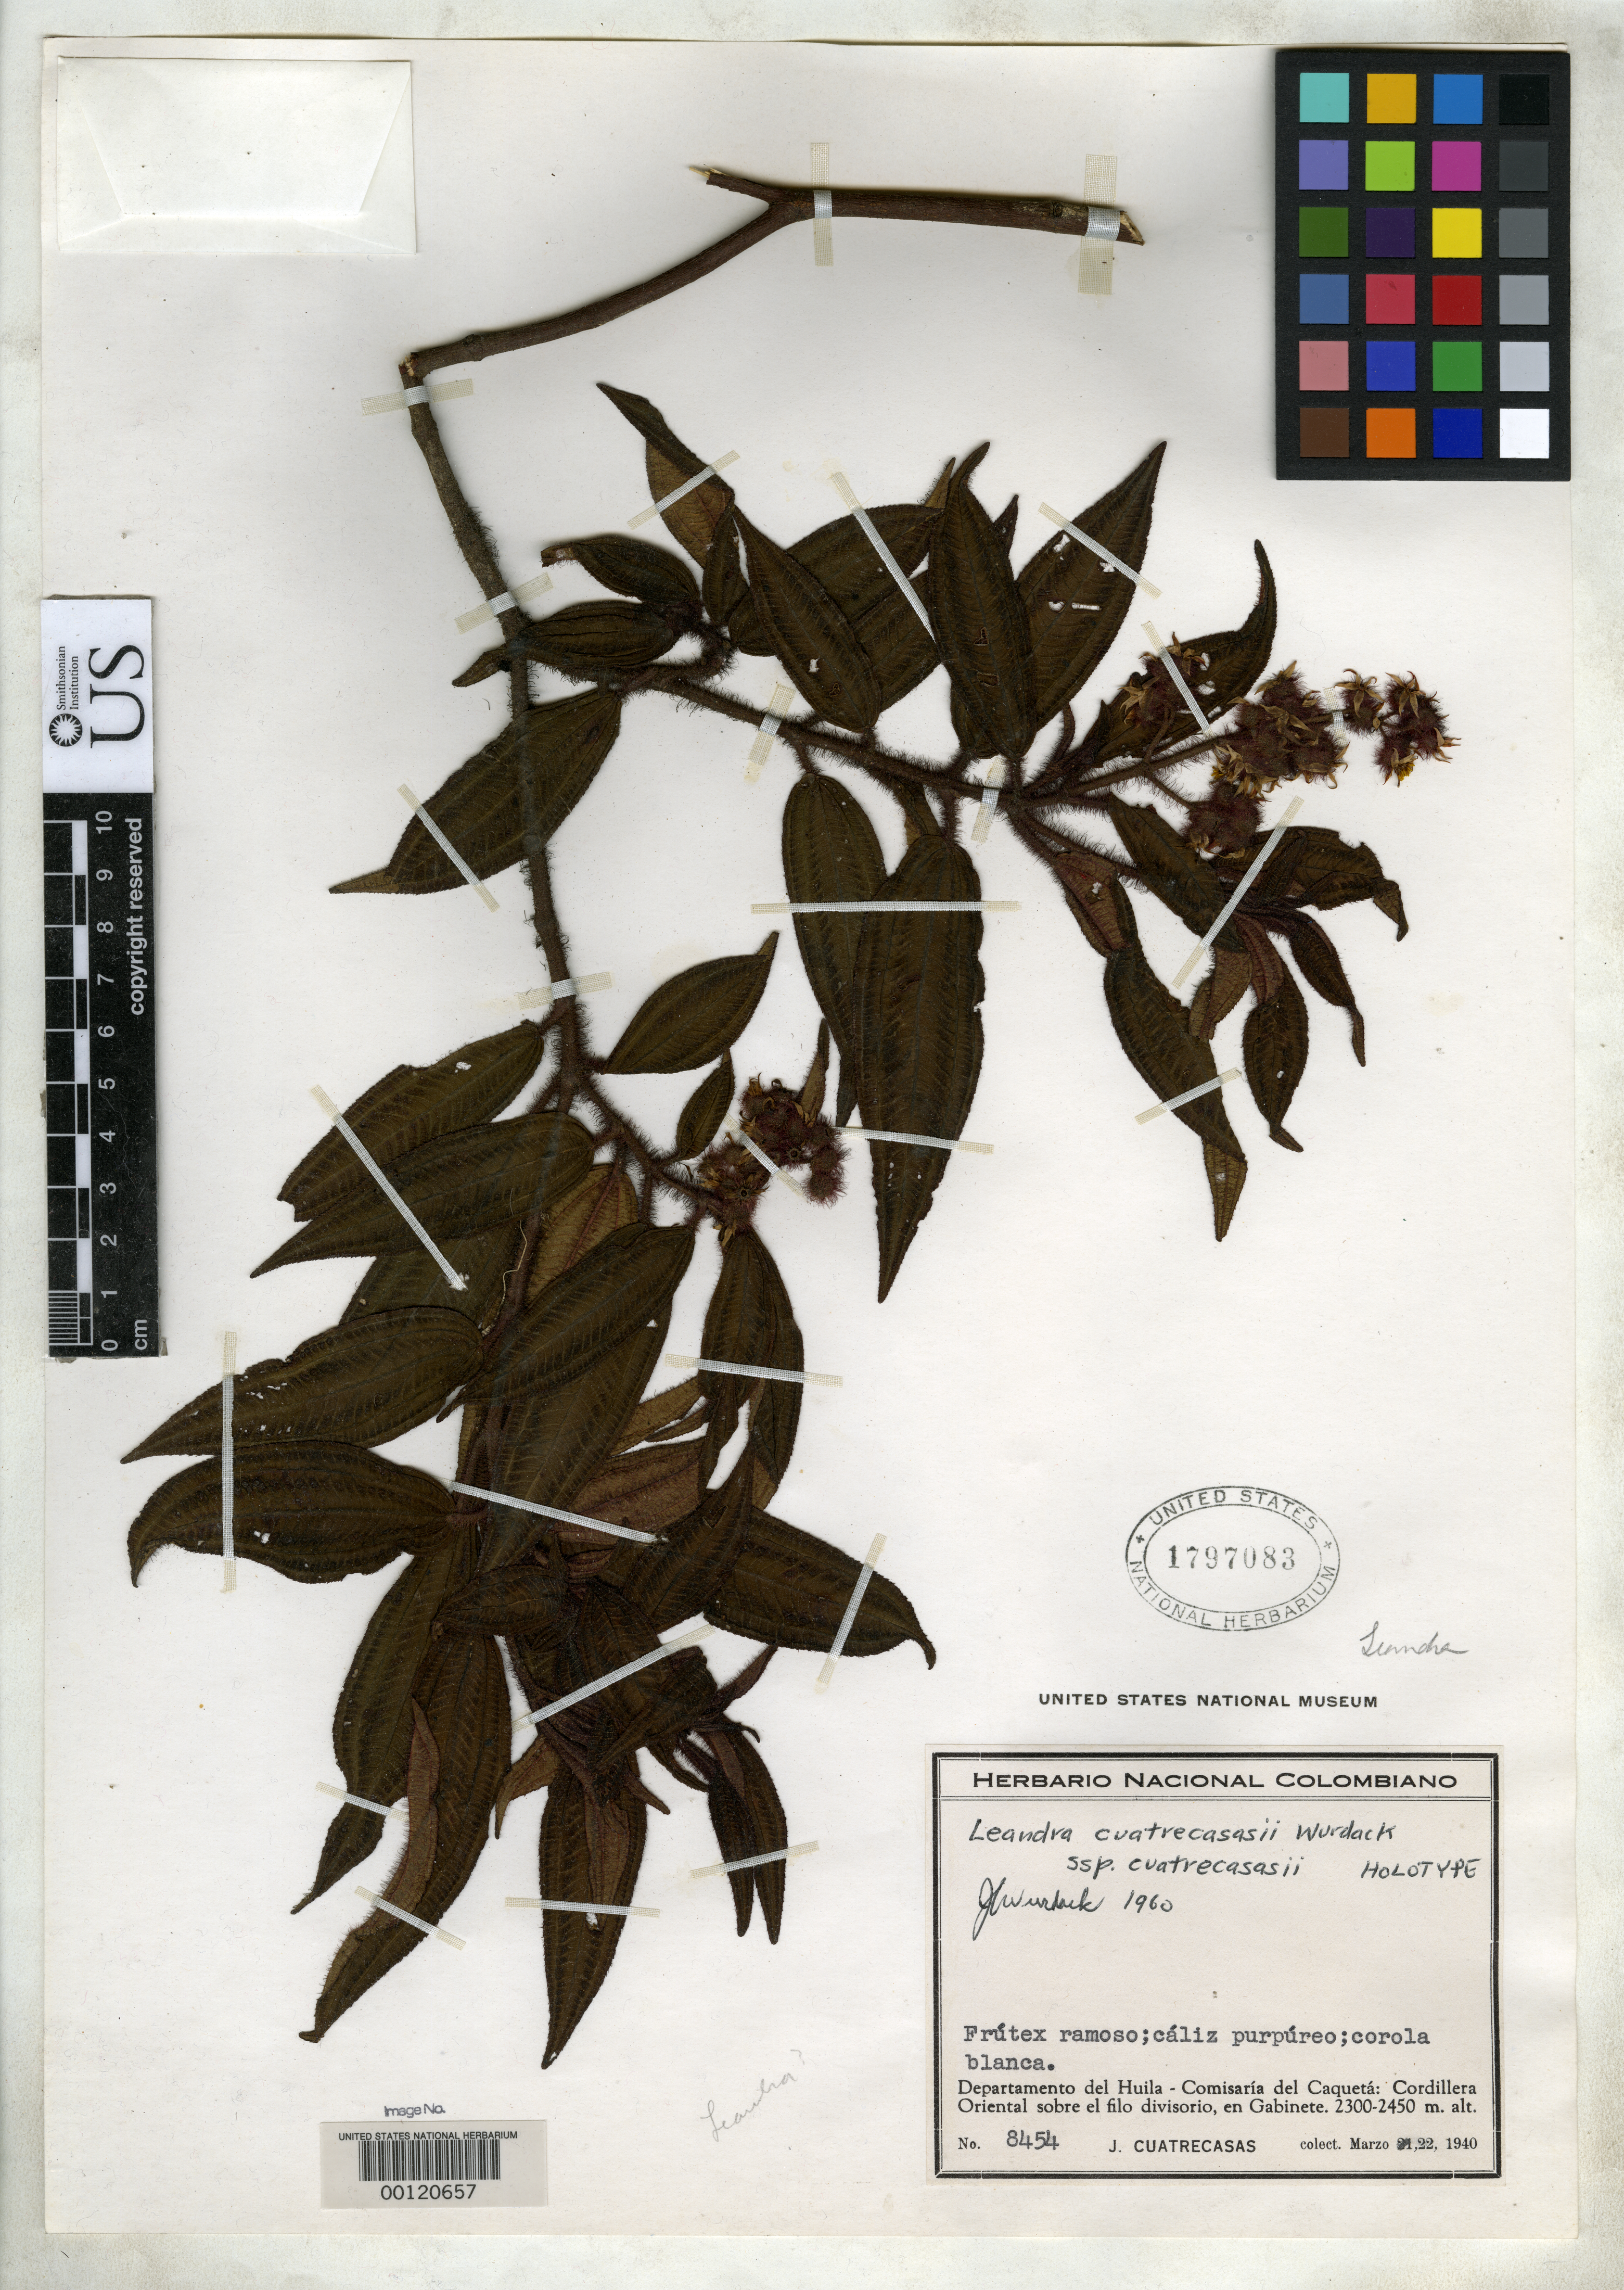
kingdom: Plantae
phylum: Tracheophyta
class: Magnoliopsida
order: Myrtales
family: Melastomataceae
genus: Leandra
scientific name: Leandra cuatrecasasii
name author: Wurdack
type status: Holotype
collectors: J. Cuatrecasas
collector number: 8454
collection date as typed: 22 Mar 1940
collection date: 1940-03-22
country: Colombia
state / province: Caquetá / Huila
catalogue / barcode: US 1797083